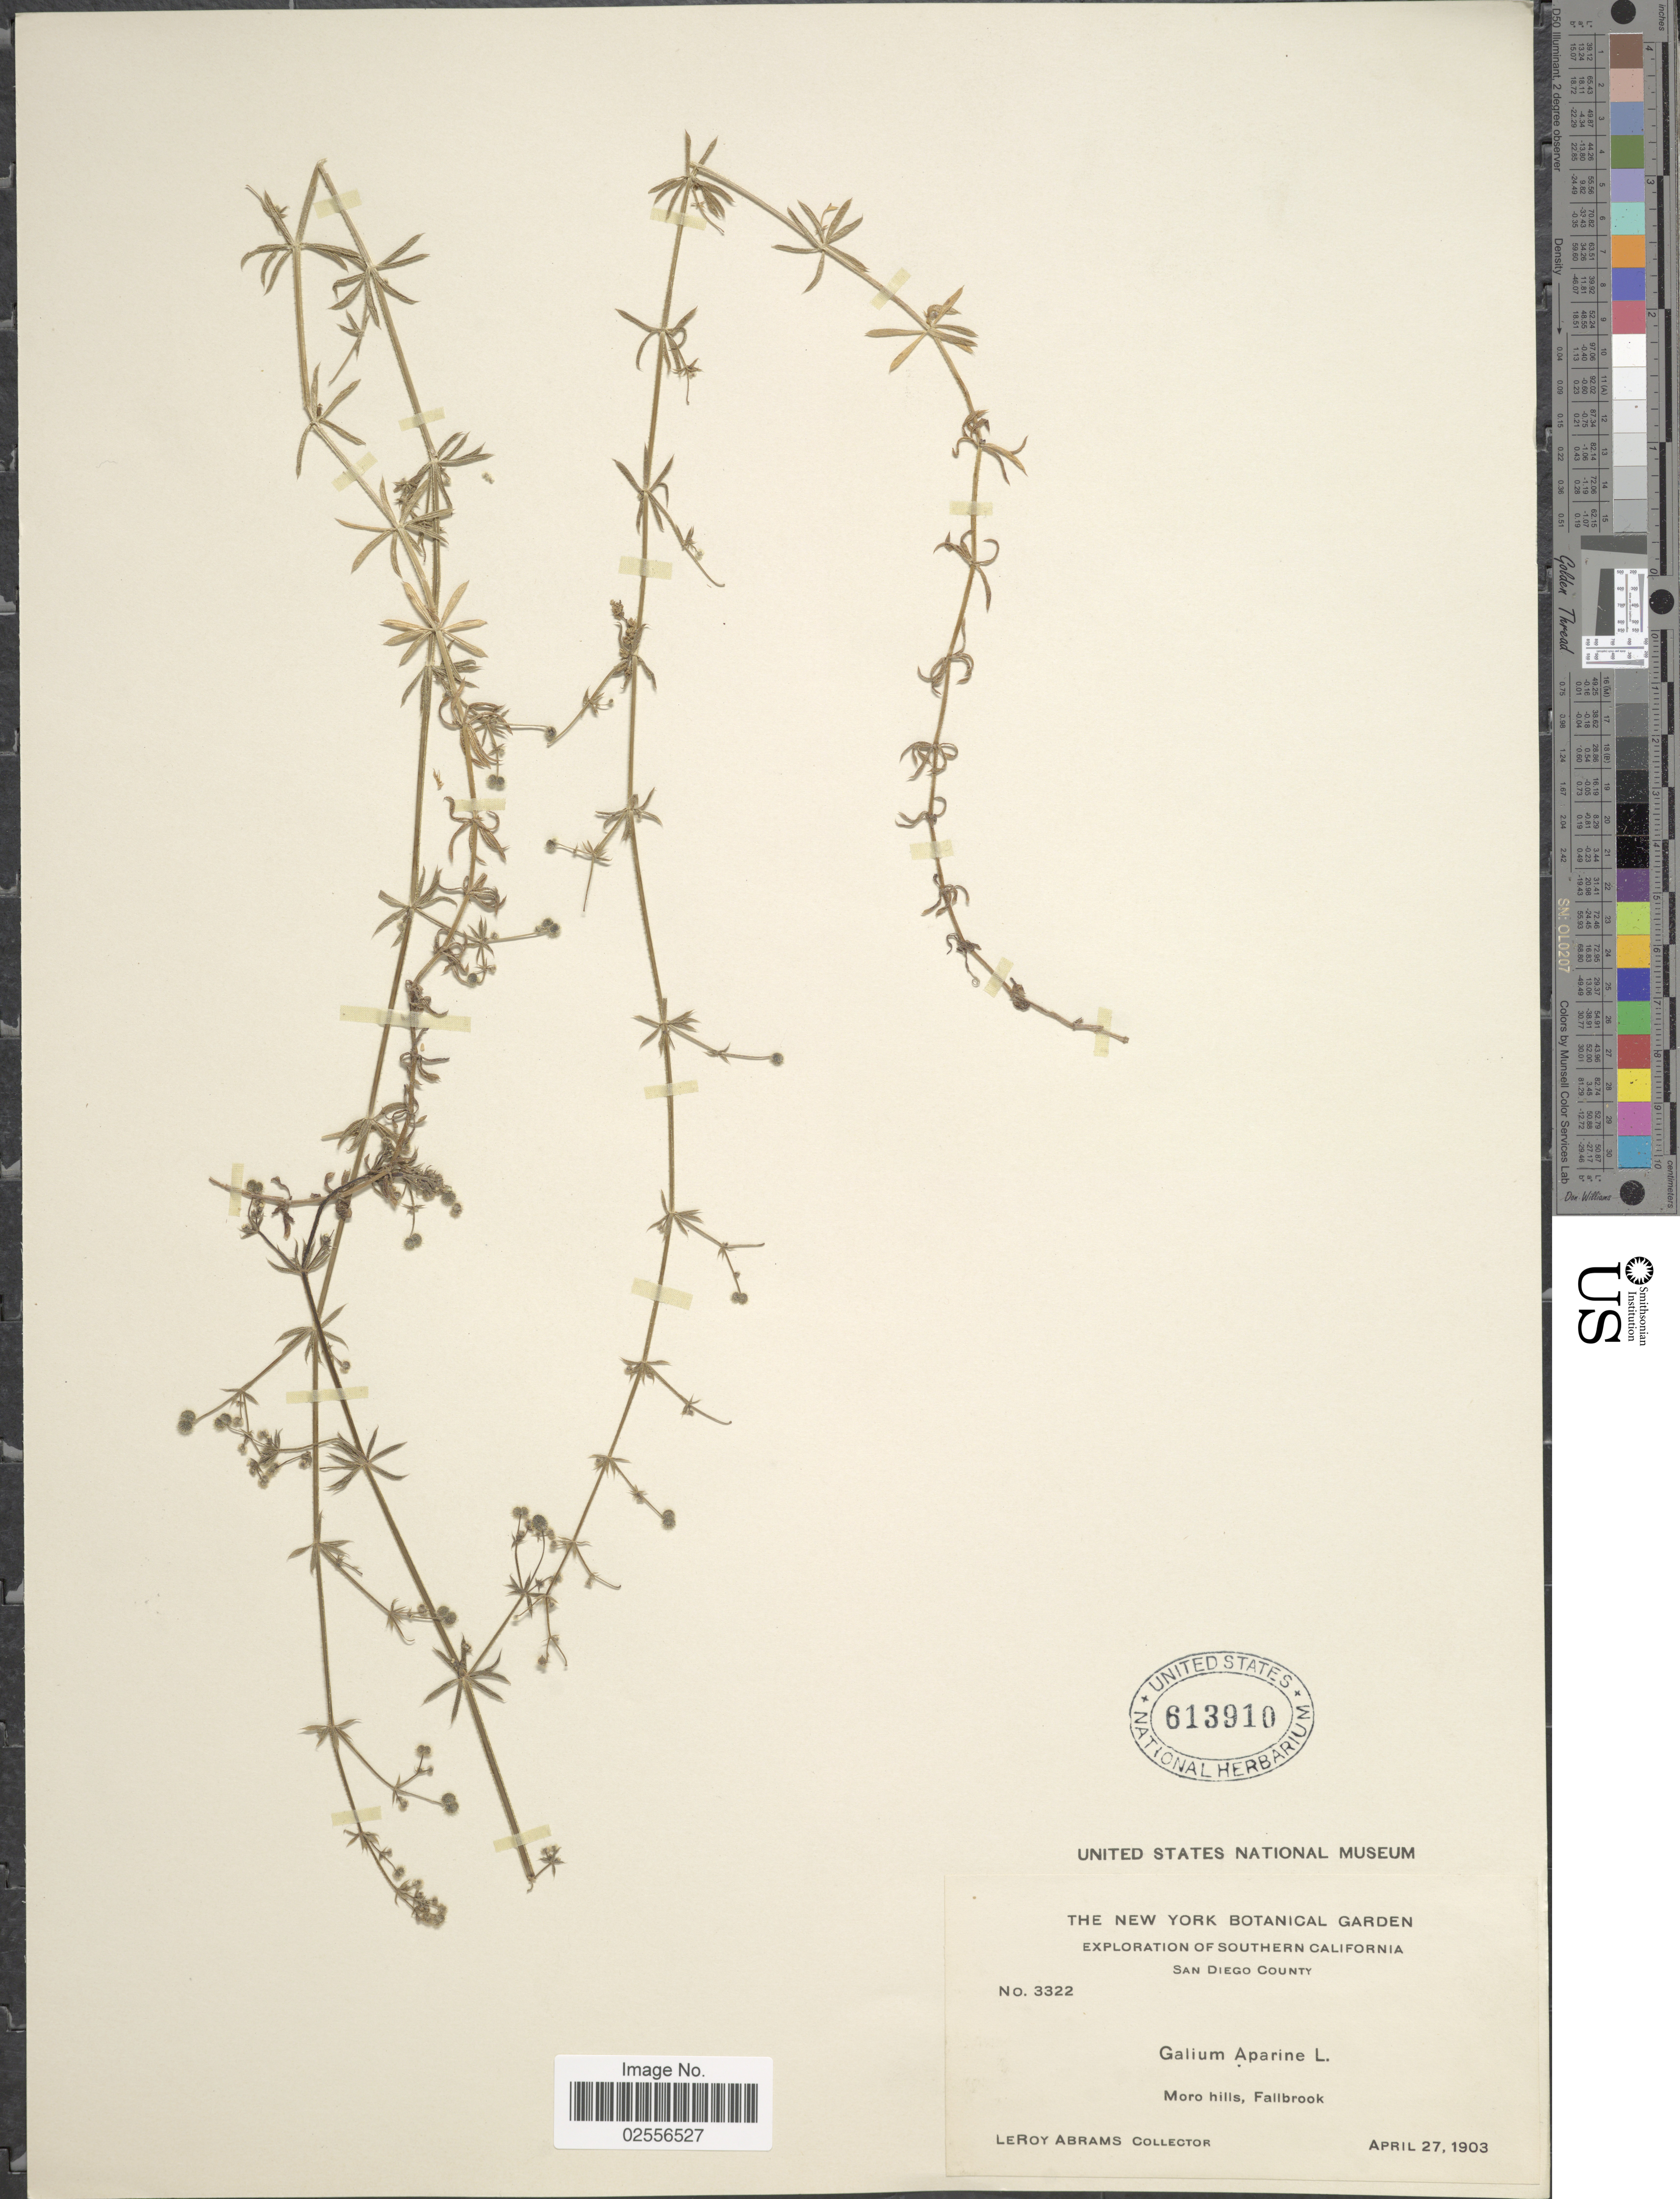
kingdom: Plantae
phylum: Tracheophyta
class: Magnoliopsida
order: Gentianales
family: Rubiaceae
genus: Galium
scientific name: Galium aparine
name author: L.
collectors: L. Abrams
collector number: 3322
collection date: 1903-04-27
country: United States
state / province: California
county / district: San Diego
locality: Southern California, San Diego County, Moro hills, Fallbrook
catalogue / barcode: US 613910